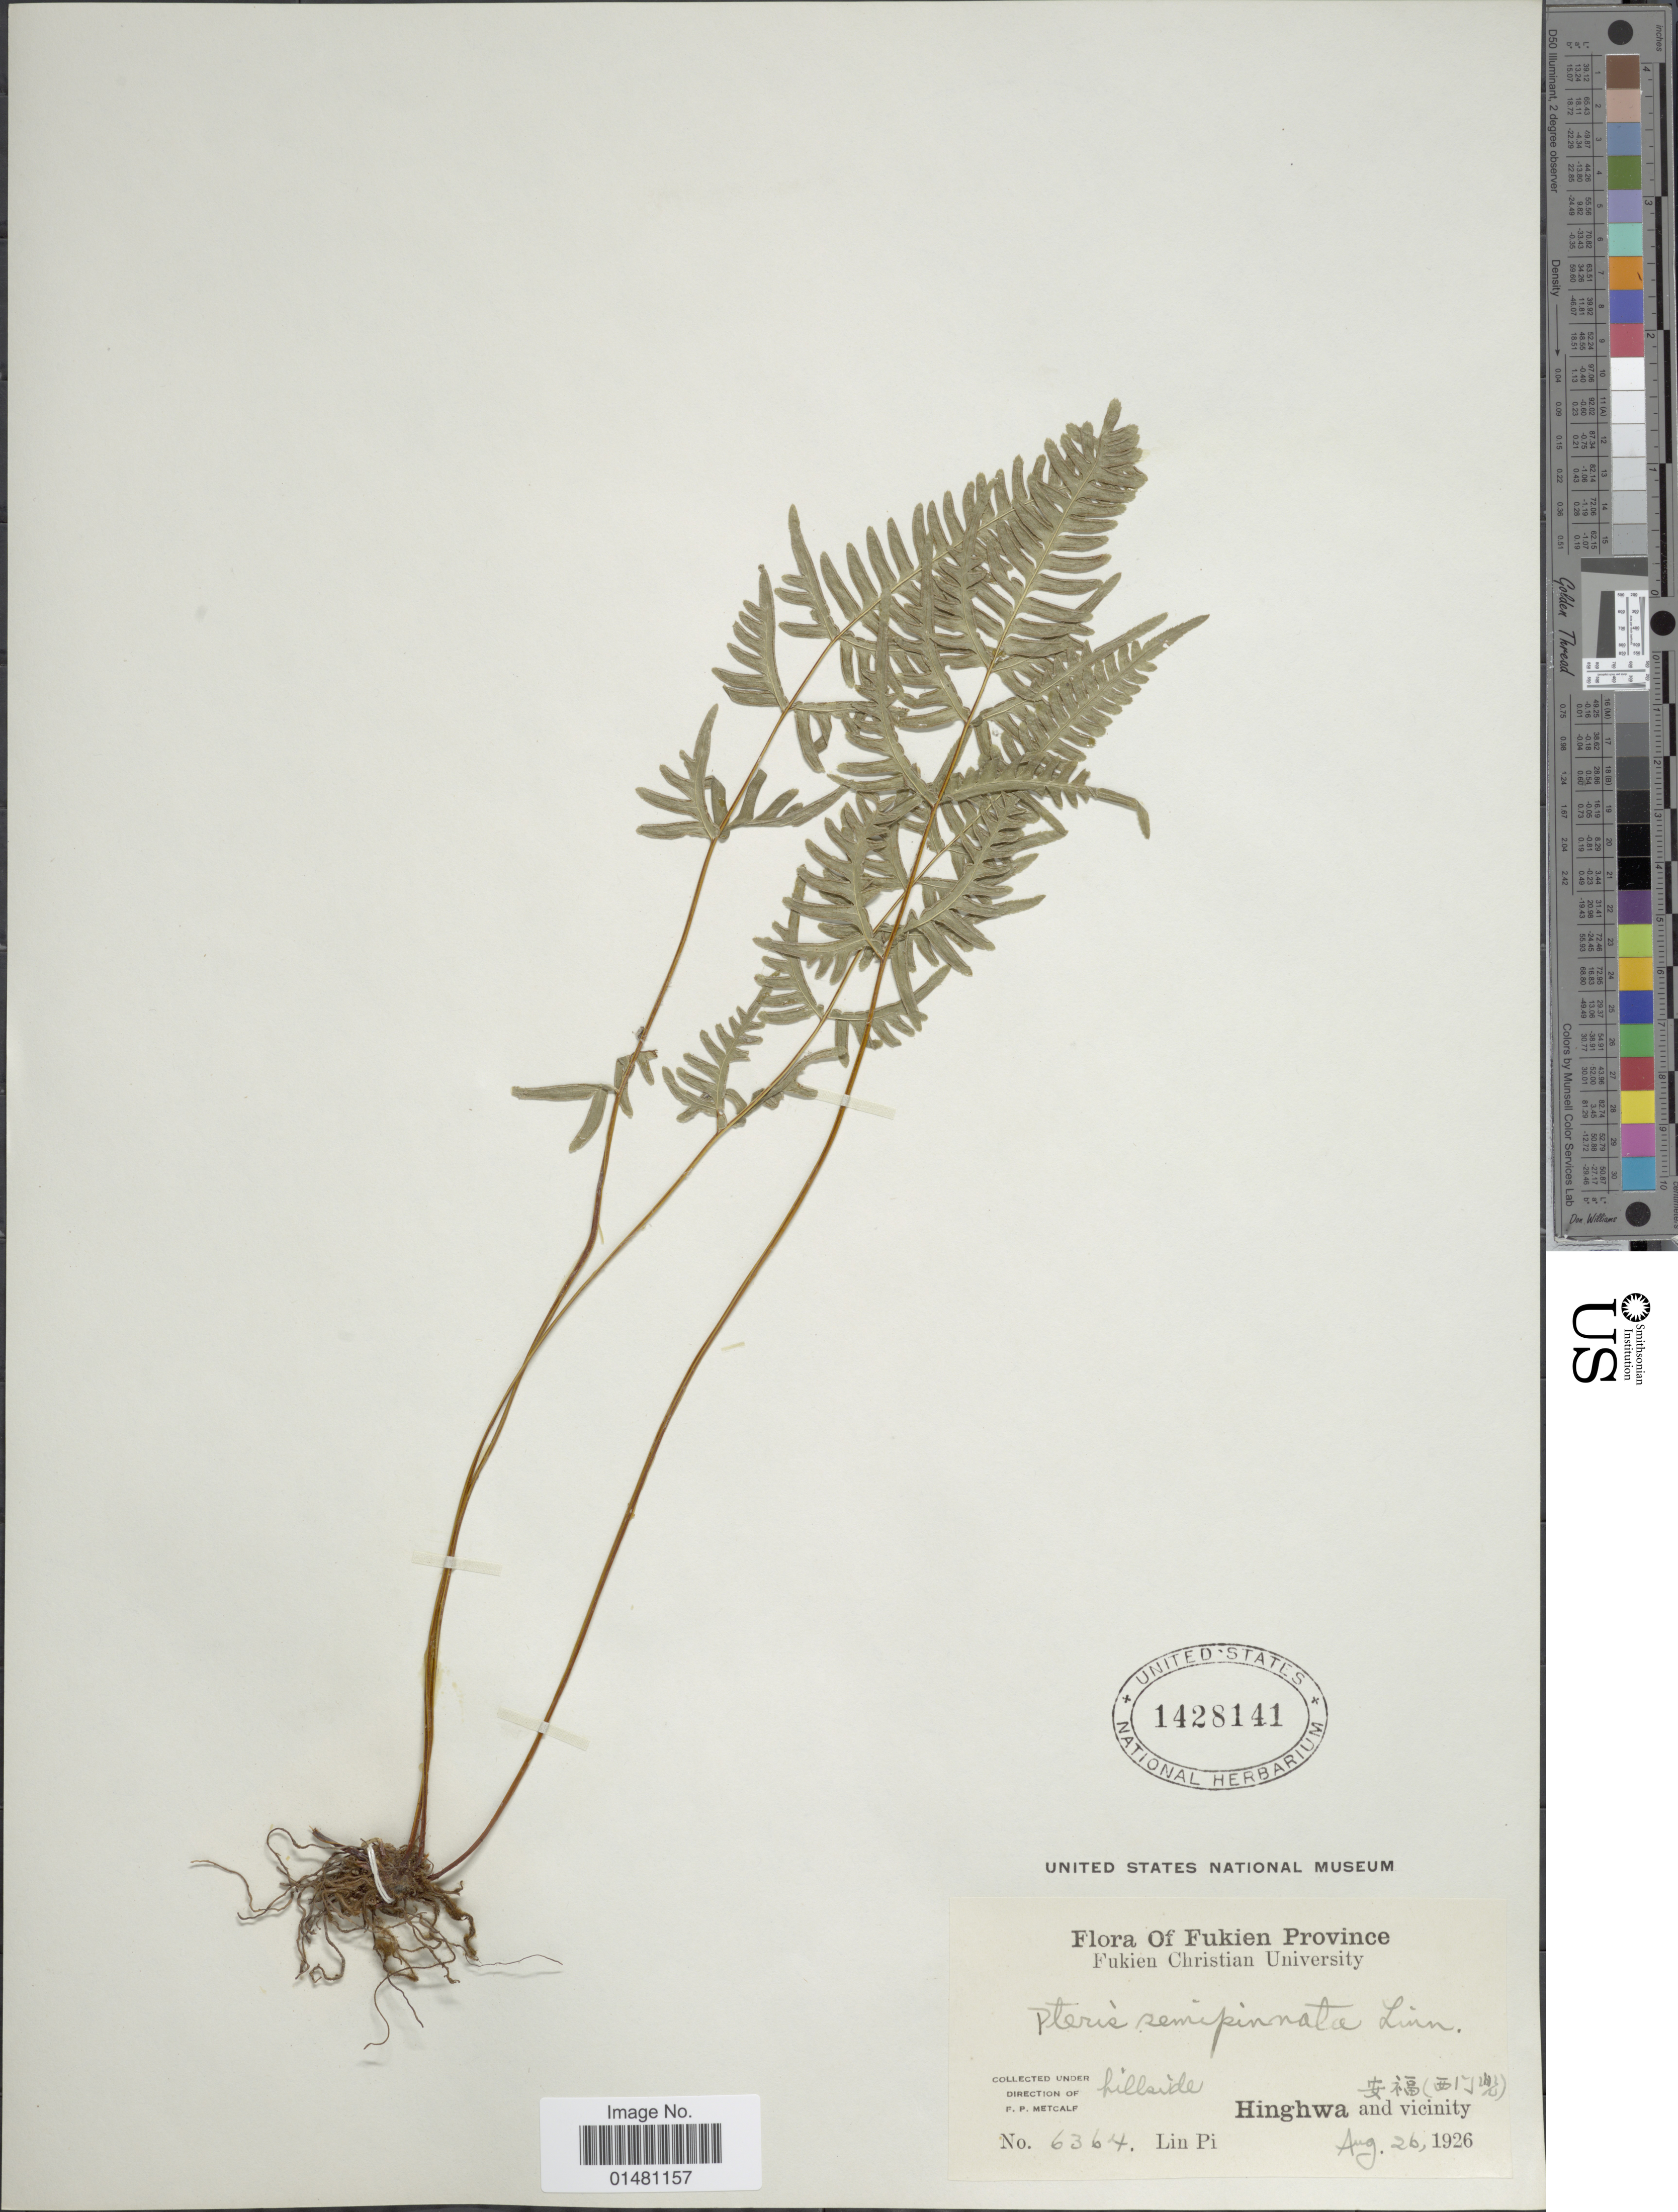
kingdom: Plantae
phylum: Tracheophyta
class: Polypodiopsida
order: Polypodiales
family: Pteridaceae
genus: Pteris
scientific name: Pteris semipinnata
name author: L.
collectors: L. Pi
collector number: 6364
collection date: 1926-08-26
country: China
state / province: Fujian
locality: Fukien Province, Hillside Hingwa and vicinity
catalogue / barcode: US 1428141